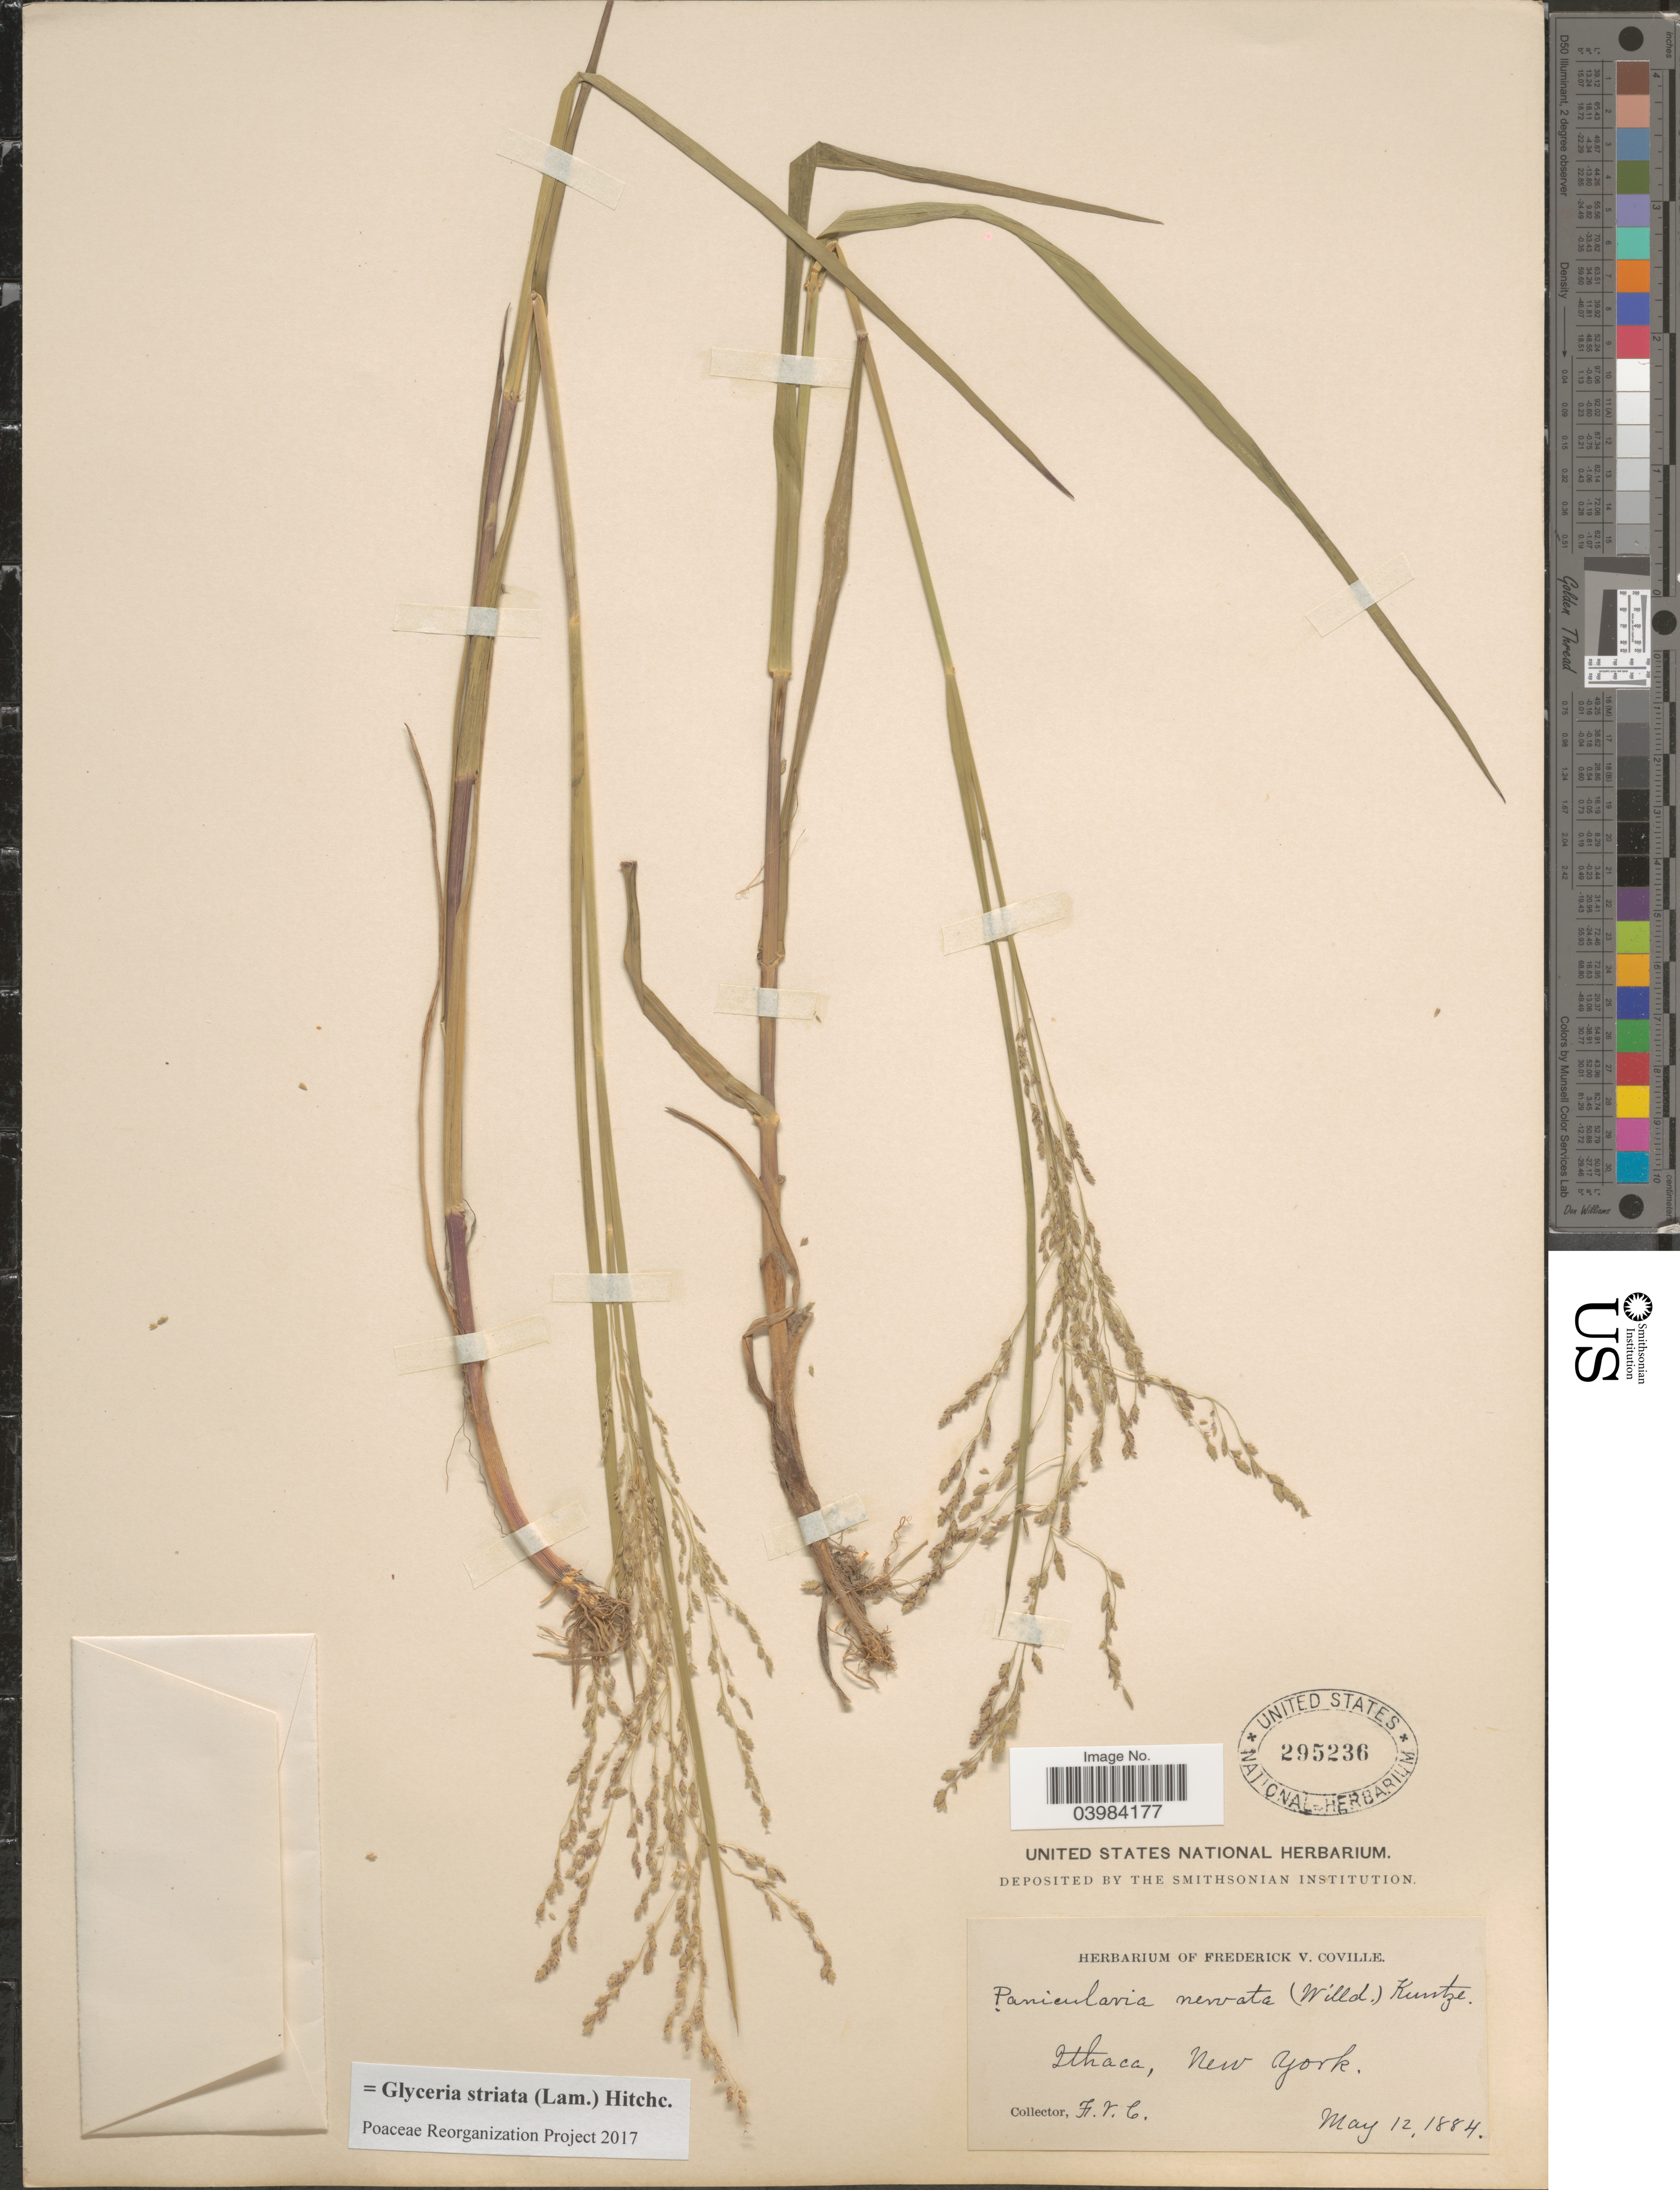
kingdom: Plantae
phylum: Tracheophyta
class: Liliopsida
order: Poales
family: Poaceae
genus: Glyceria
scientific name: Glyceria striata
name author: (Lam.) Hitchc.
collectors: F. V. Coville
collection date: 1884-05-12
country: United States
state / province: New York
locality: Ithaca.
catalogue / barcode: US 295236